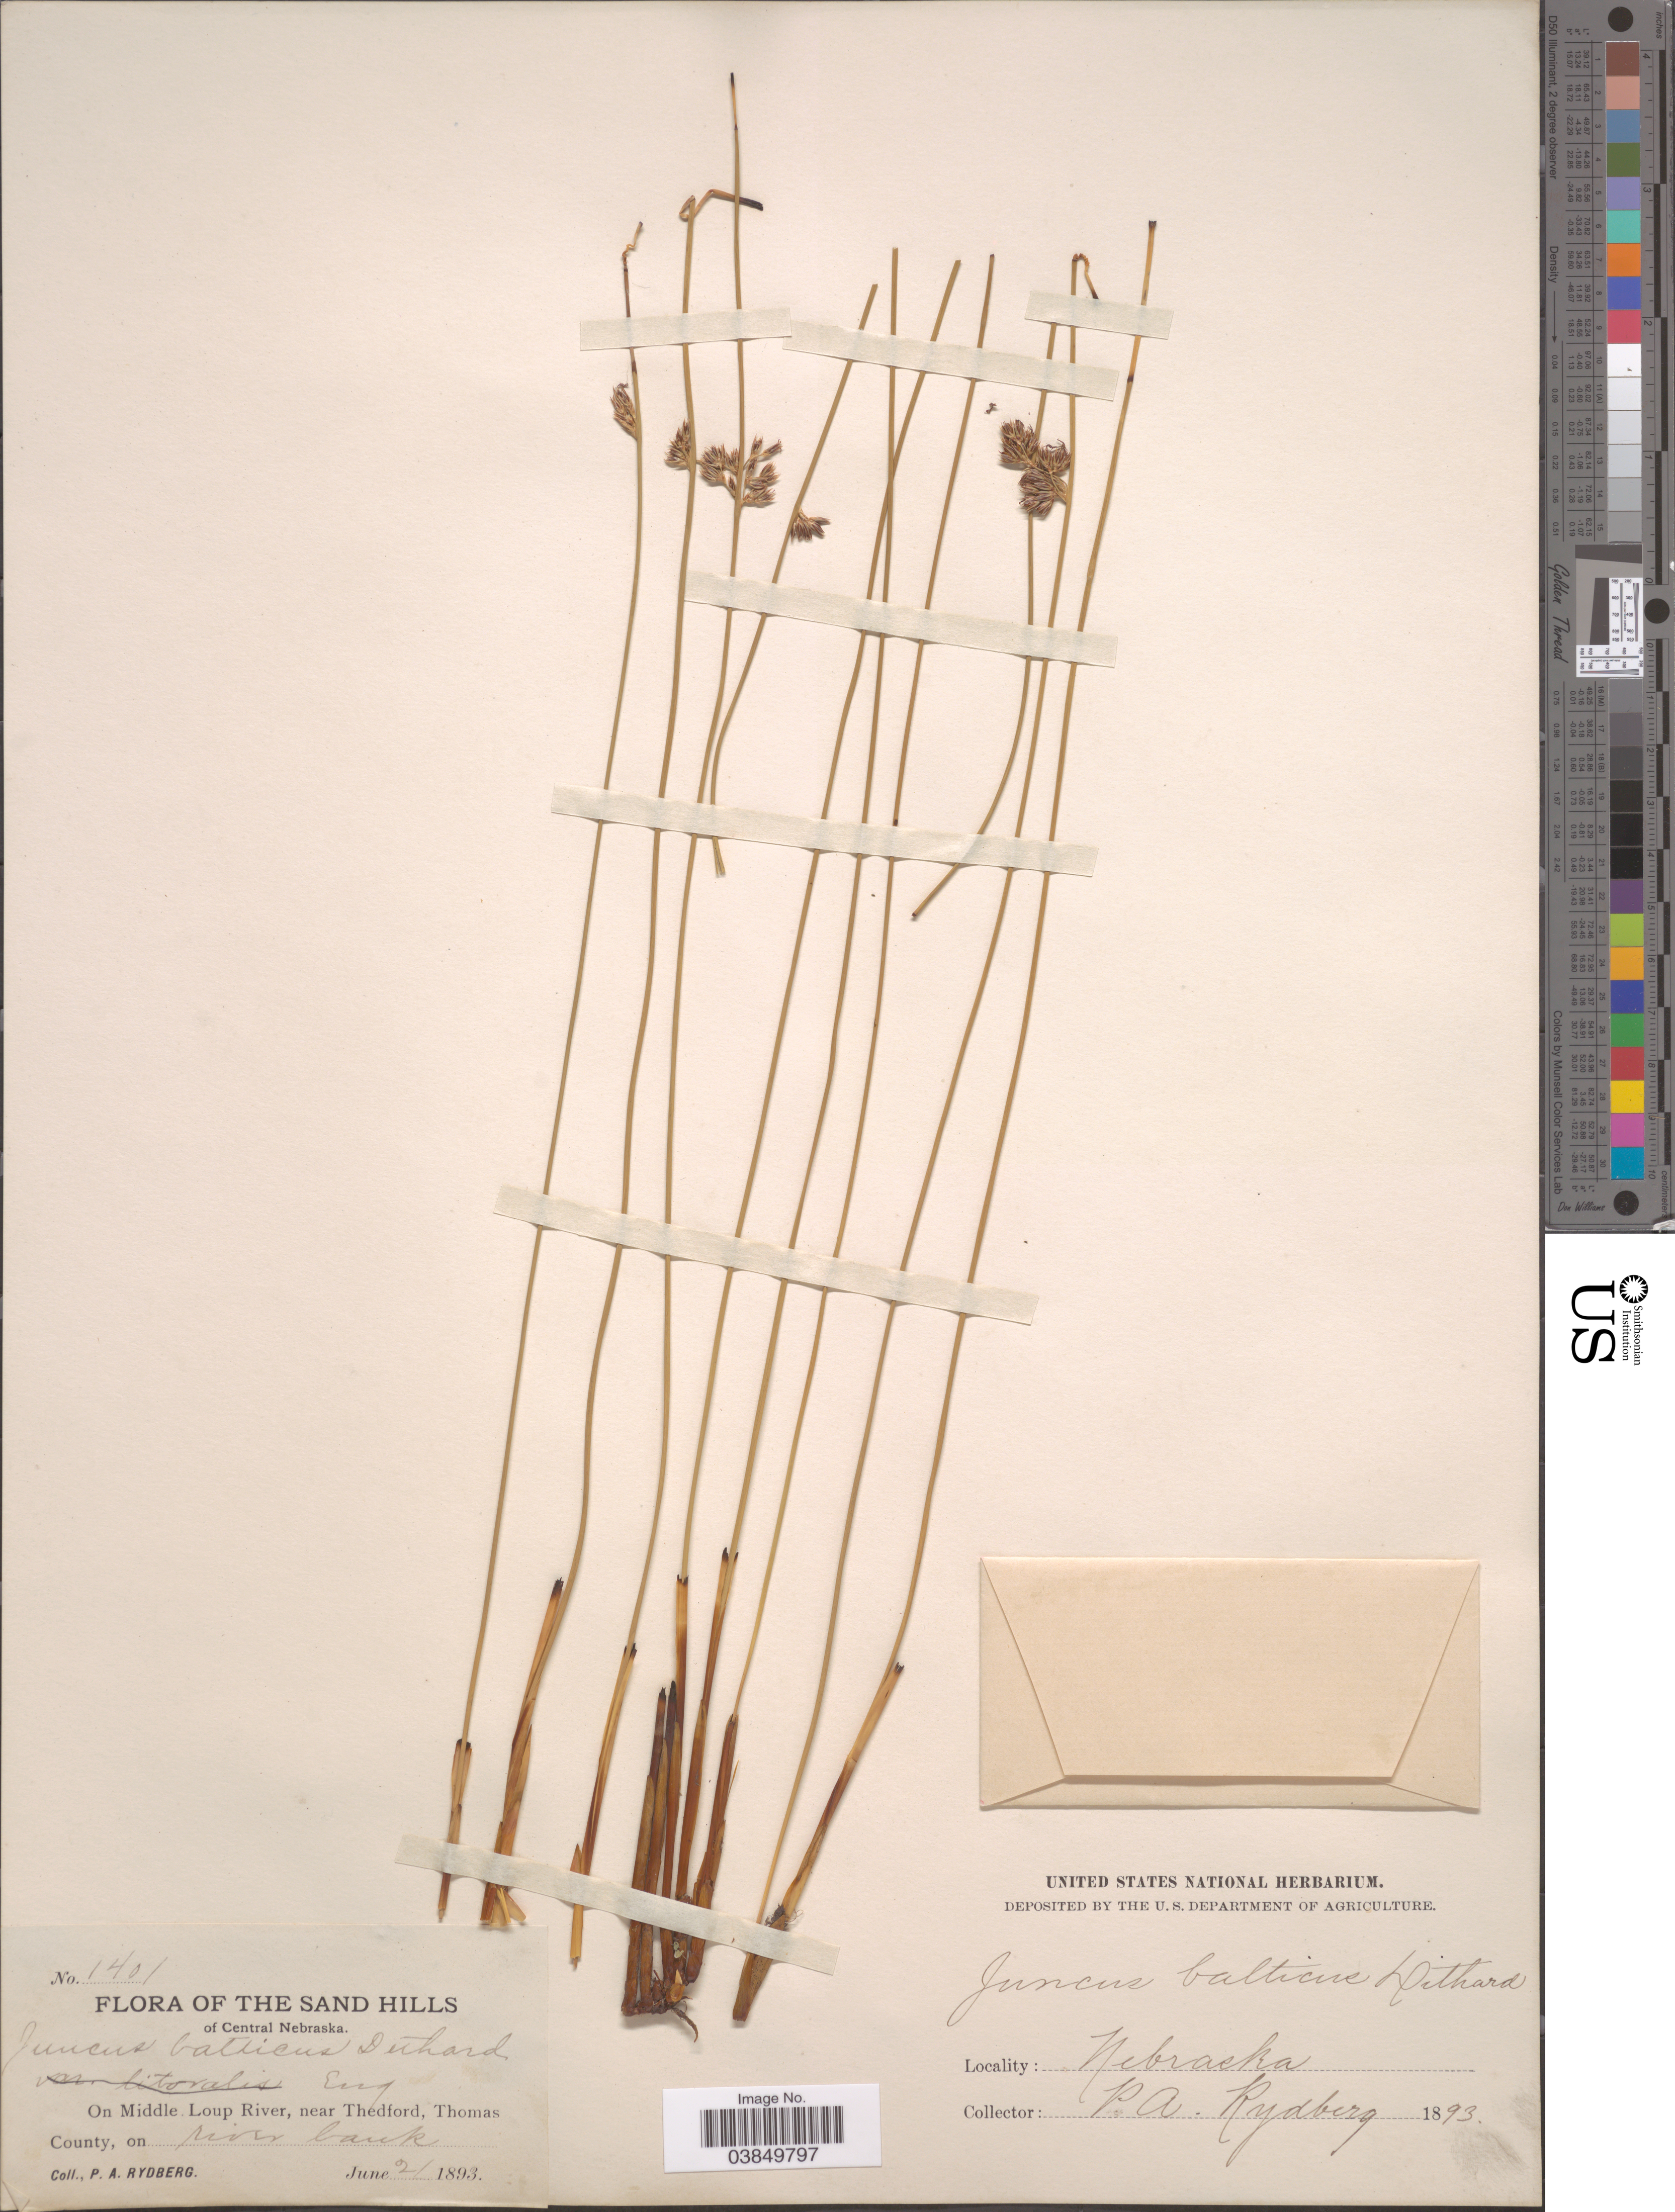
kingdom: Plantae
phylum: Tracheophyta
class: Liliopsida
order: Poales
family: Juncaceae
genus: Juncus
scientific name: Juncus balticus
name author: Willd.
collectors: P. A. Rydberg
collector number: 1401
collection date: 1893-06-02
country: United States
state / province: Nebraska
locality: Sand Hills of Central Nebraska. On Middle Loup River, near Thedford, Thomas County.